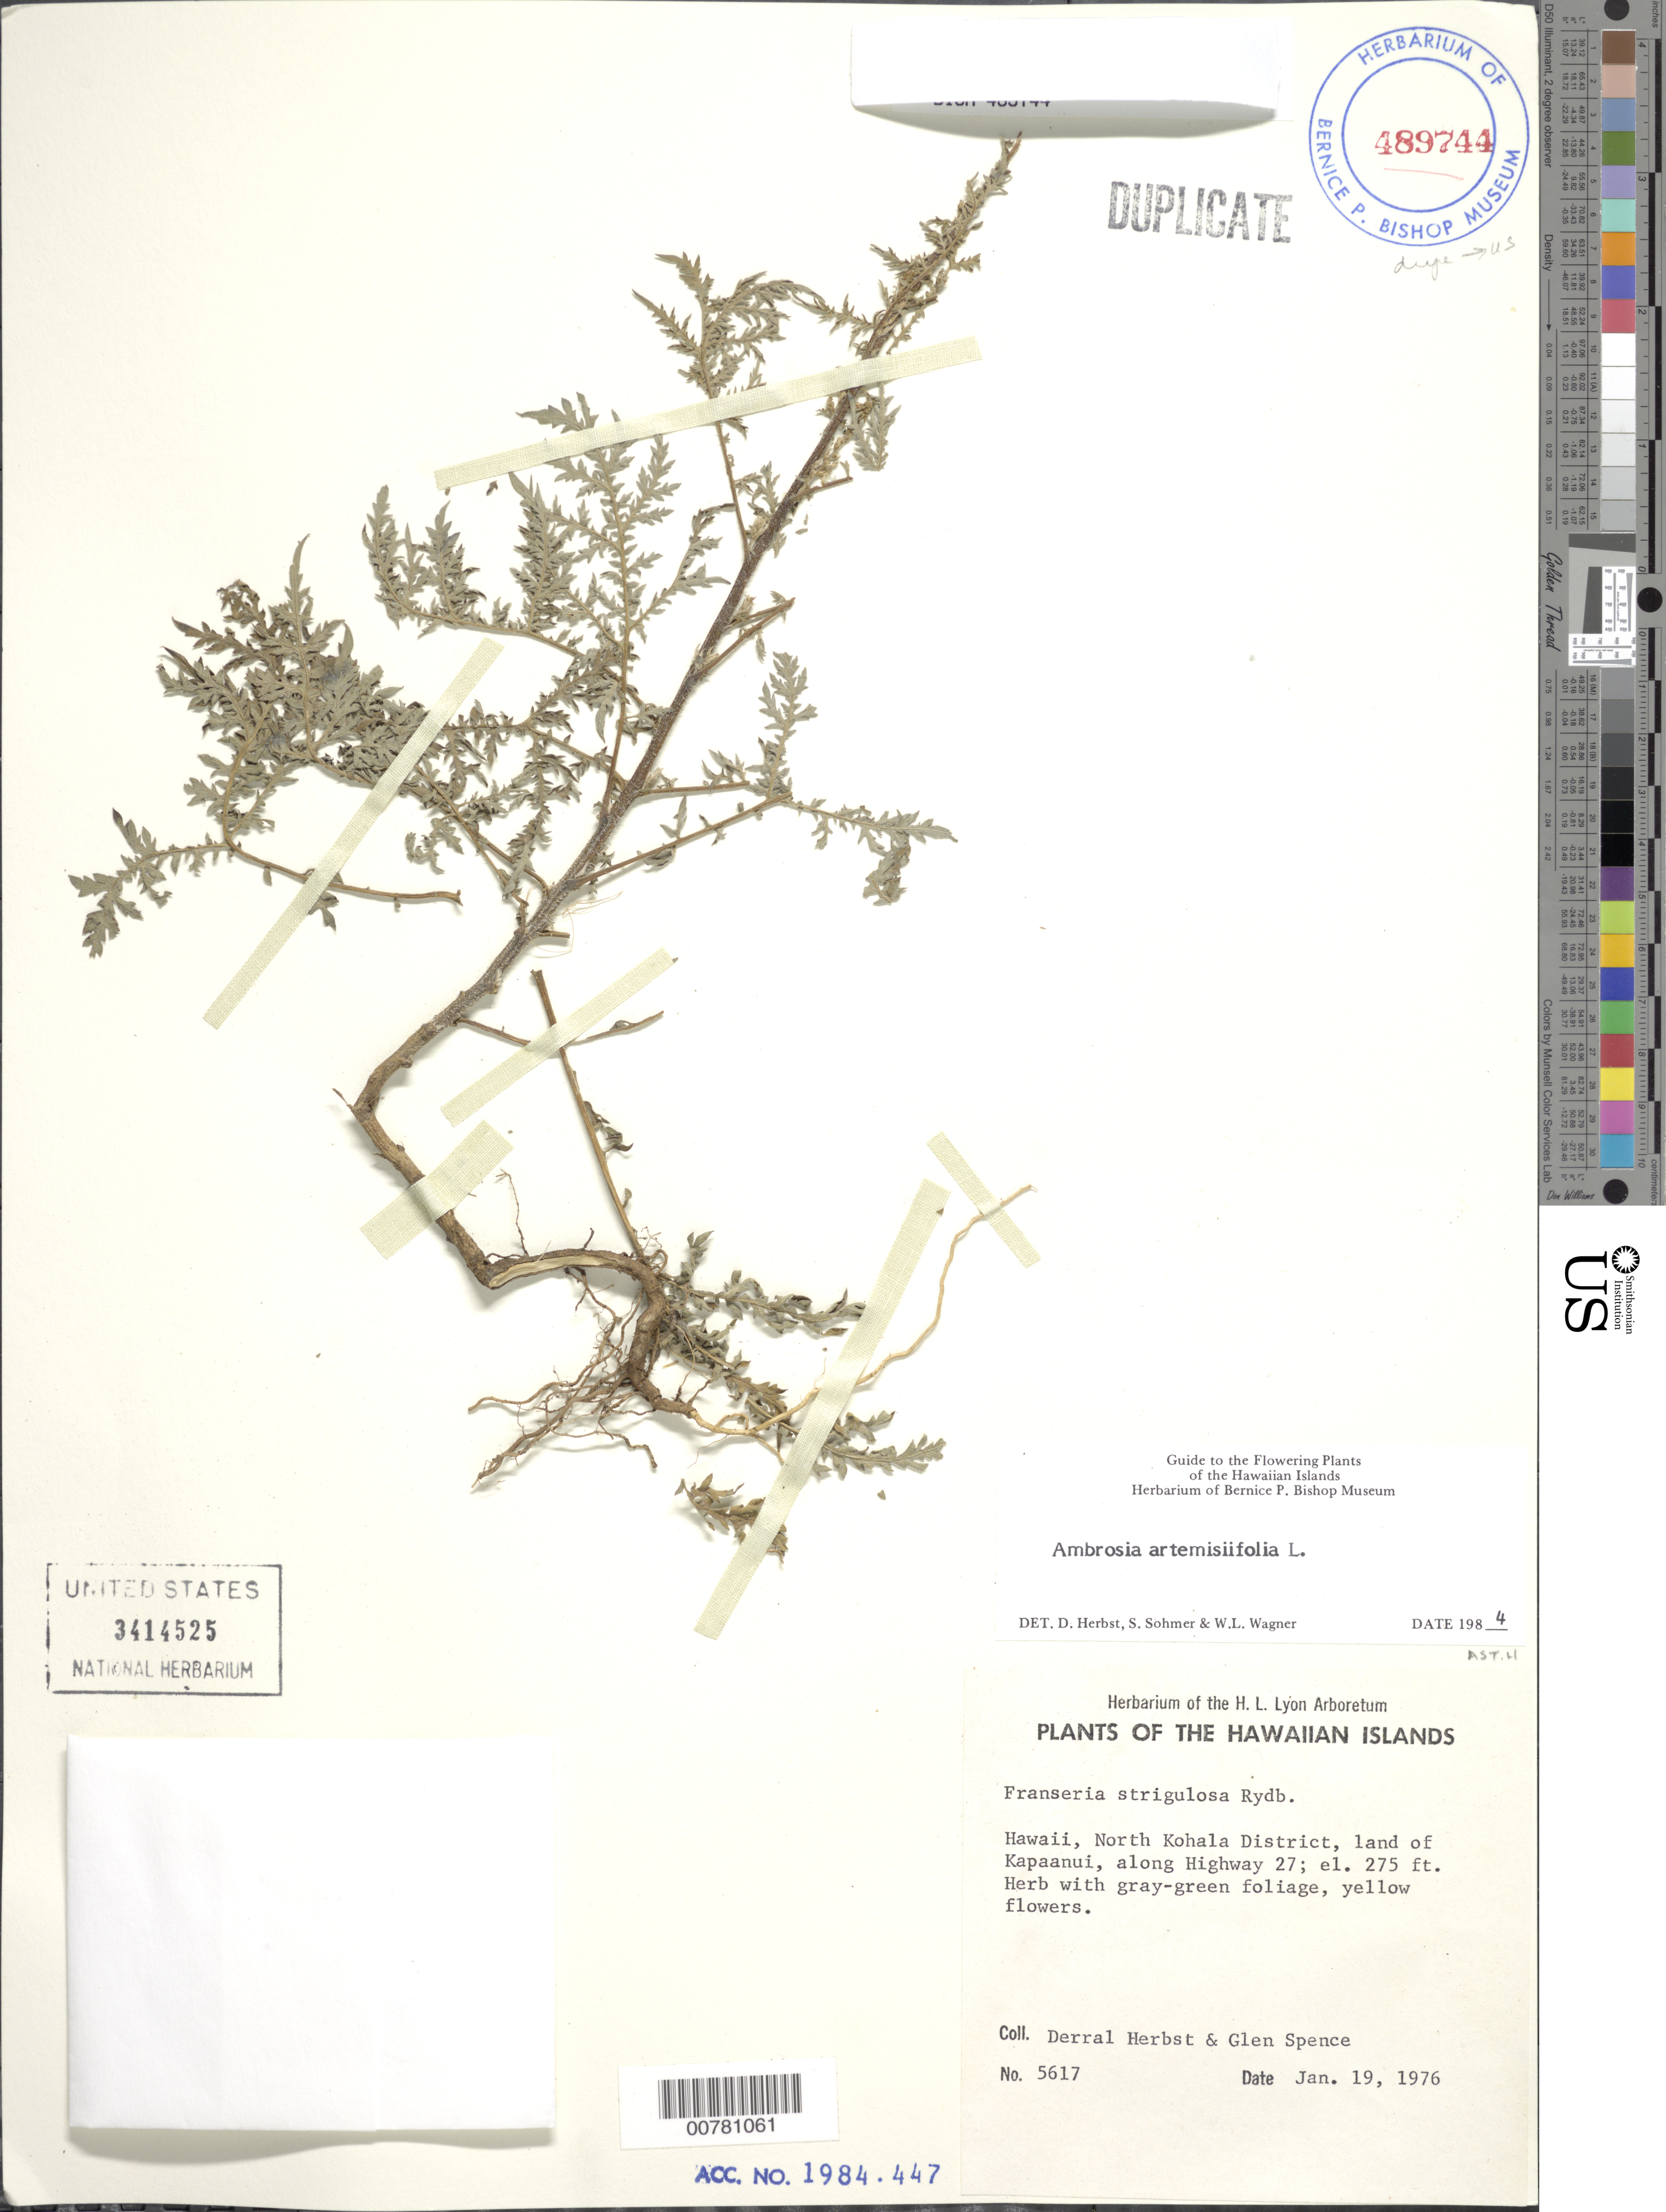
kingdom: Plantae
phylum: Tracheophyta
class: Magnoliopsida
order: Asterales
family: Asteraceae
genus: Ambrosia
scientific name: Ambrosia artemisiifolia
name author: L.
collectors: D. R. Herbst & G. Spence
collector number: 5617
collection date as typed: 19 Jan 1976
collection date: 1976-01-19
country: United States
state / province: Hawaii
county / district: Hawaii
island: Hawaii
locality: North Kohala District, land of Kapaanui, along Hwy 27.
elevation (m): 84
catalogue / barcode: US 3414525